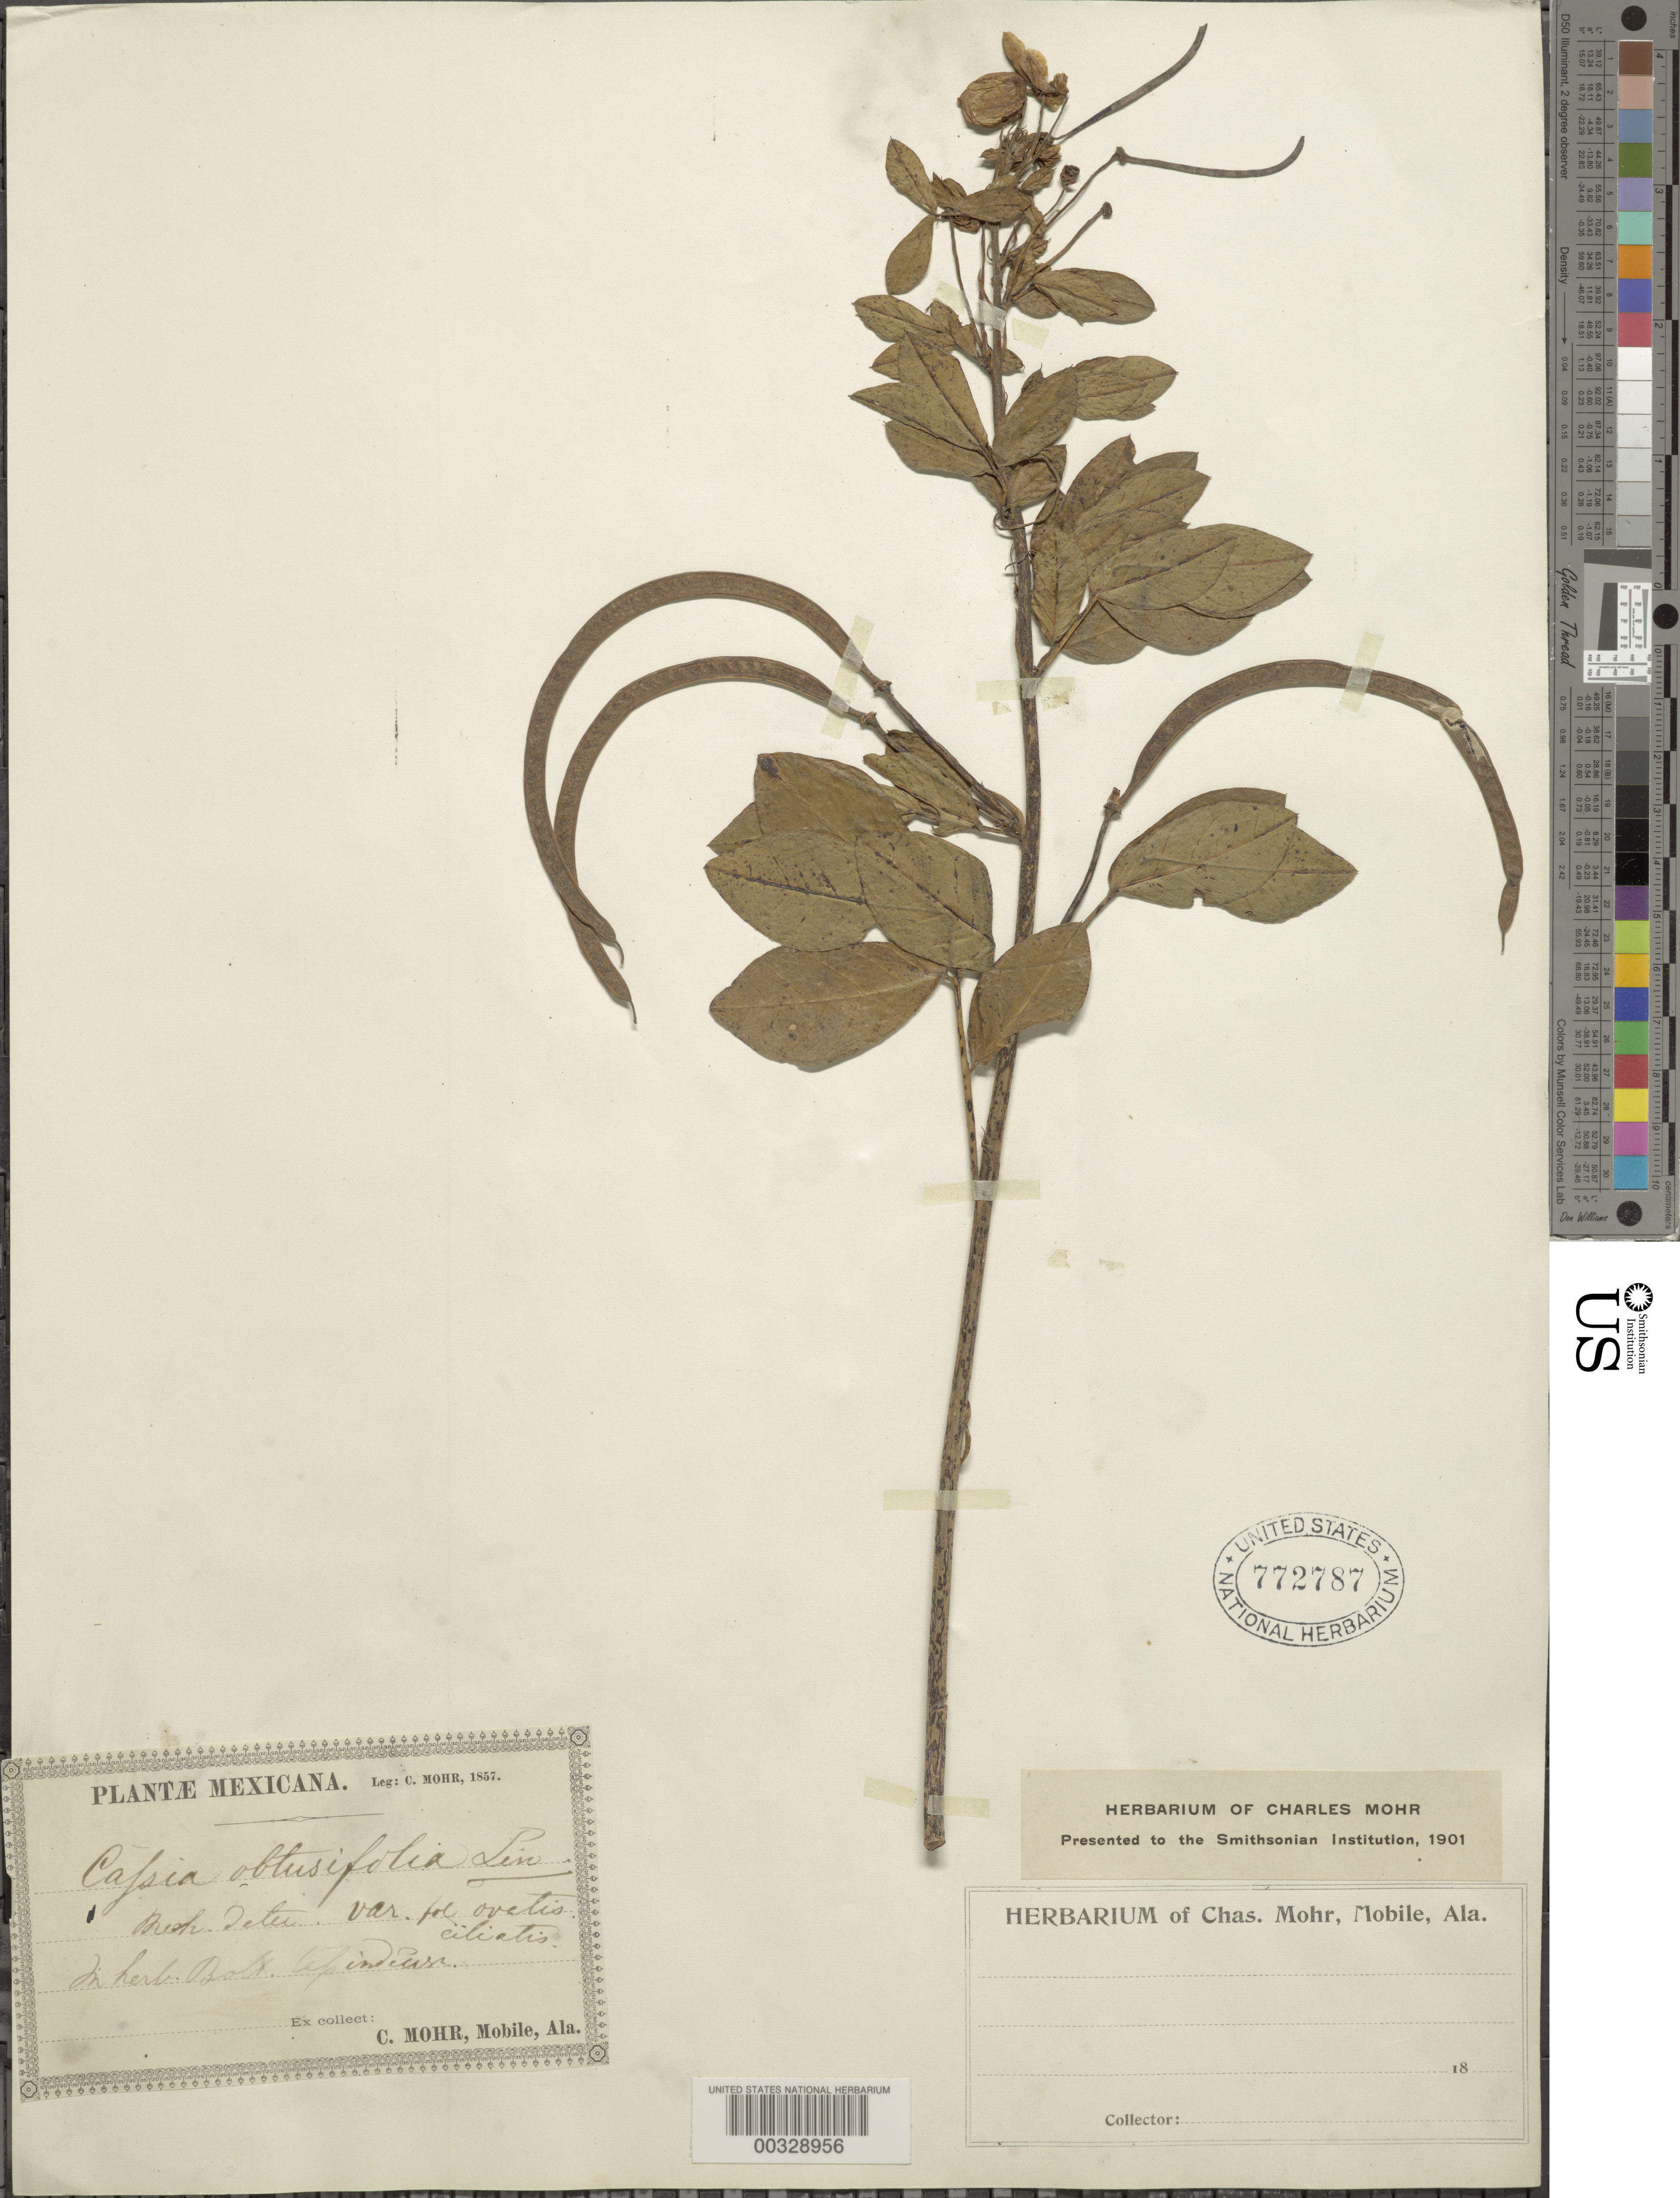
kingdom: Plantae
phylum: Tracheophyta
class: Magnoliopsida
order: Fabales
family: Fabaceae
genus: Senna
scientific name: Senna leiophylla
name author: (Vogel) H.S. Irwin & Barneby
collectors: C. T. Mohr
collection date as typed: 1857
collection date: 1857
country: Mexico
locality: E of Monserrat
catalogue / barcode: US 772787